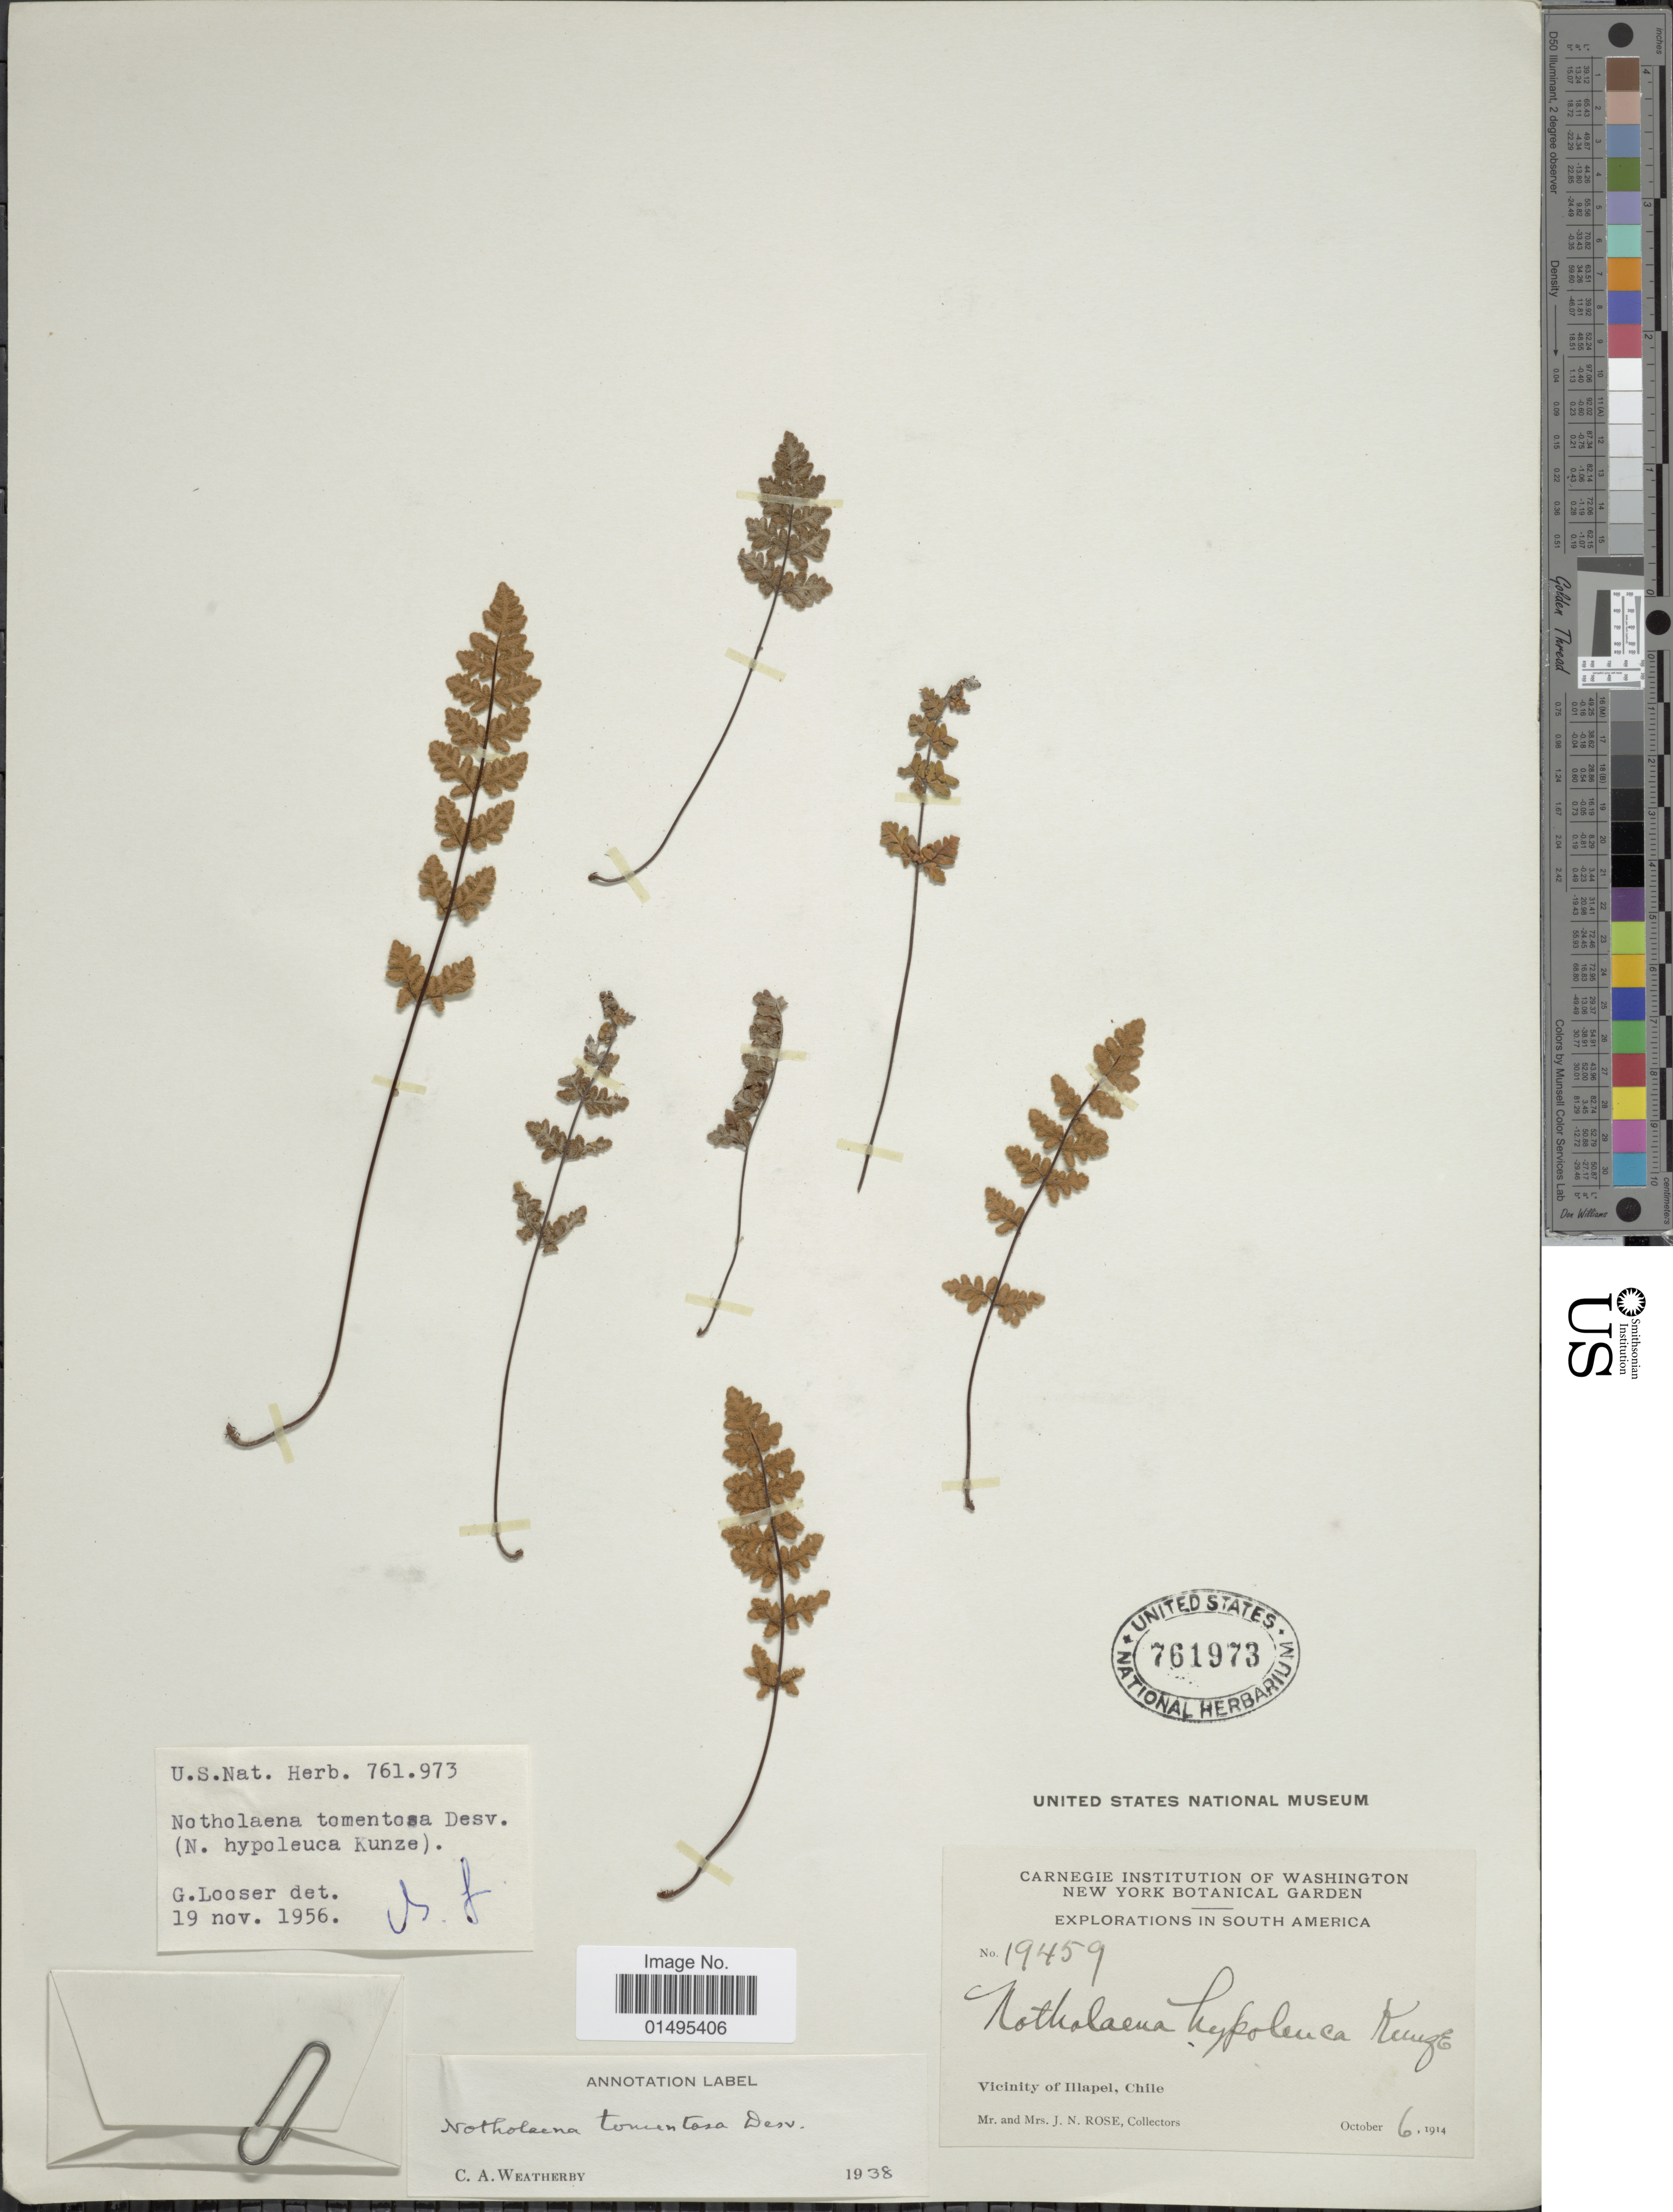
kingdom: Plantae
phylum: Tracheophyta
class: Polypodiopsida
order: Polypodiales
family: Pteridaceae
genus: Myriopteris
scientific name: Myriopteris tomentosa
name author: (Link) Fée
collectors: J. N. Rose & L. B. Rose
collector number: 19459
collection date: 1914-10-06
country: Chile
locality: Vicinity of Illapel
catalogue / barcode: US 761973